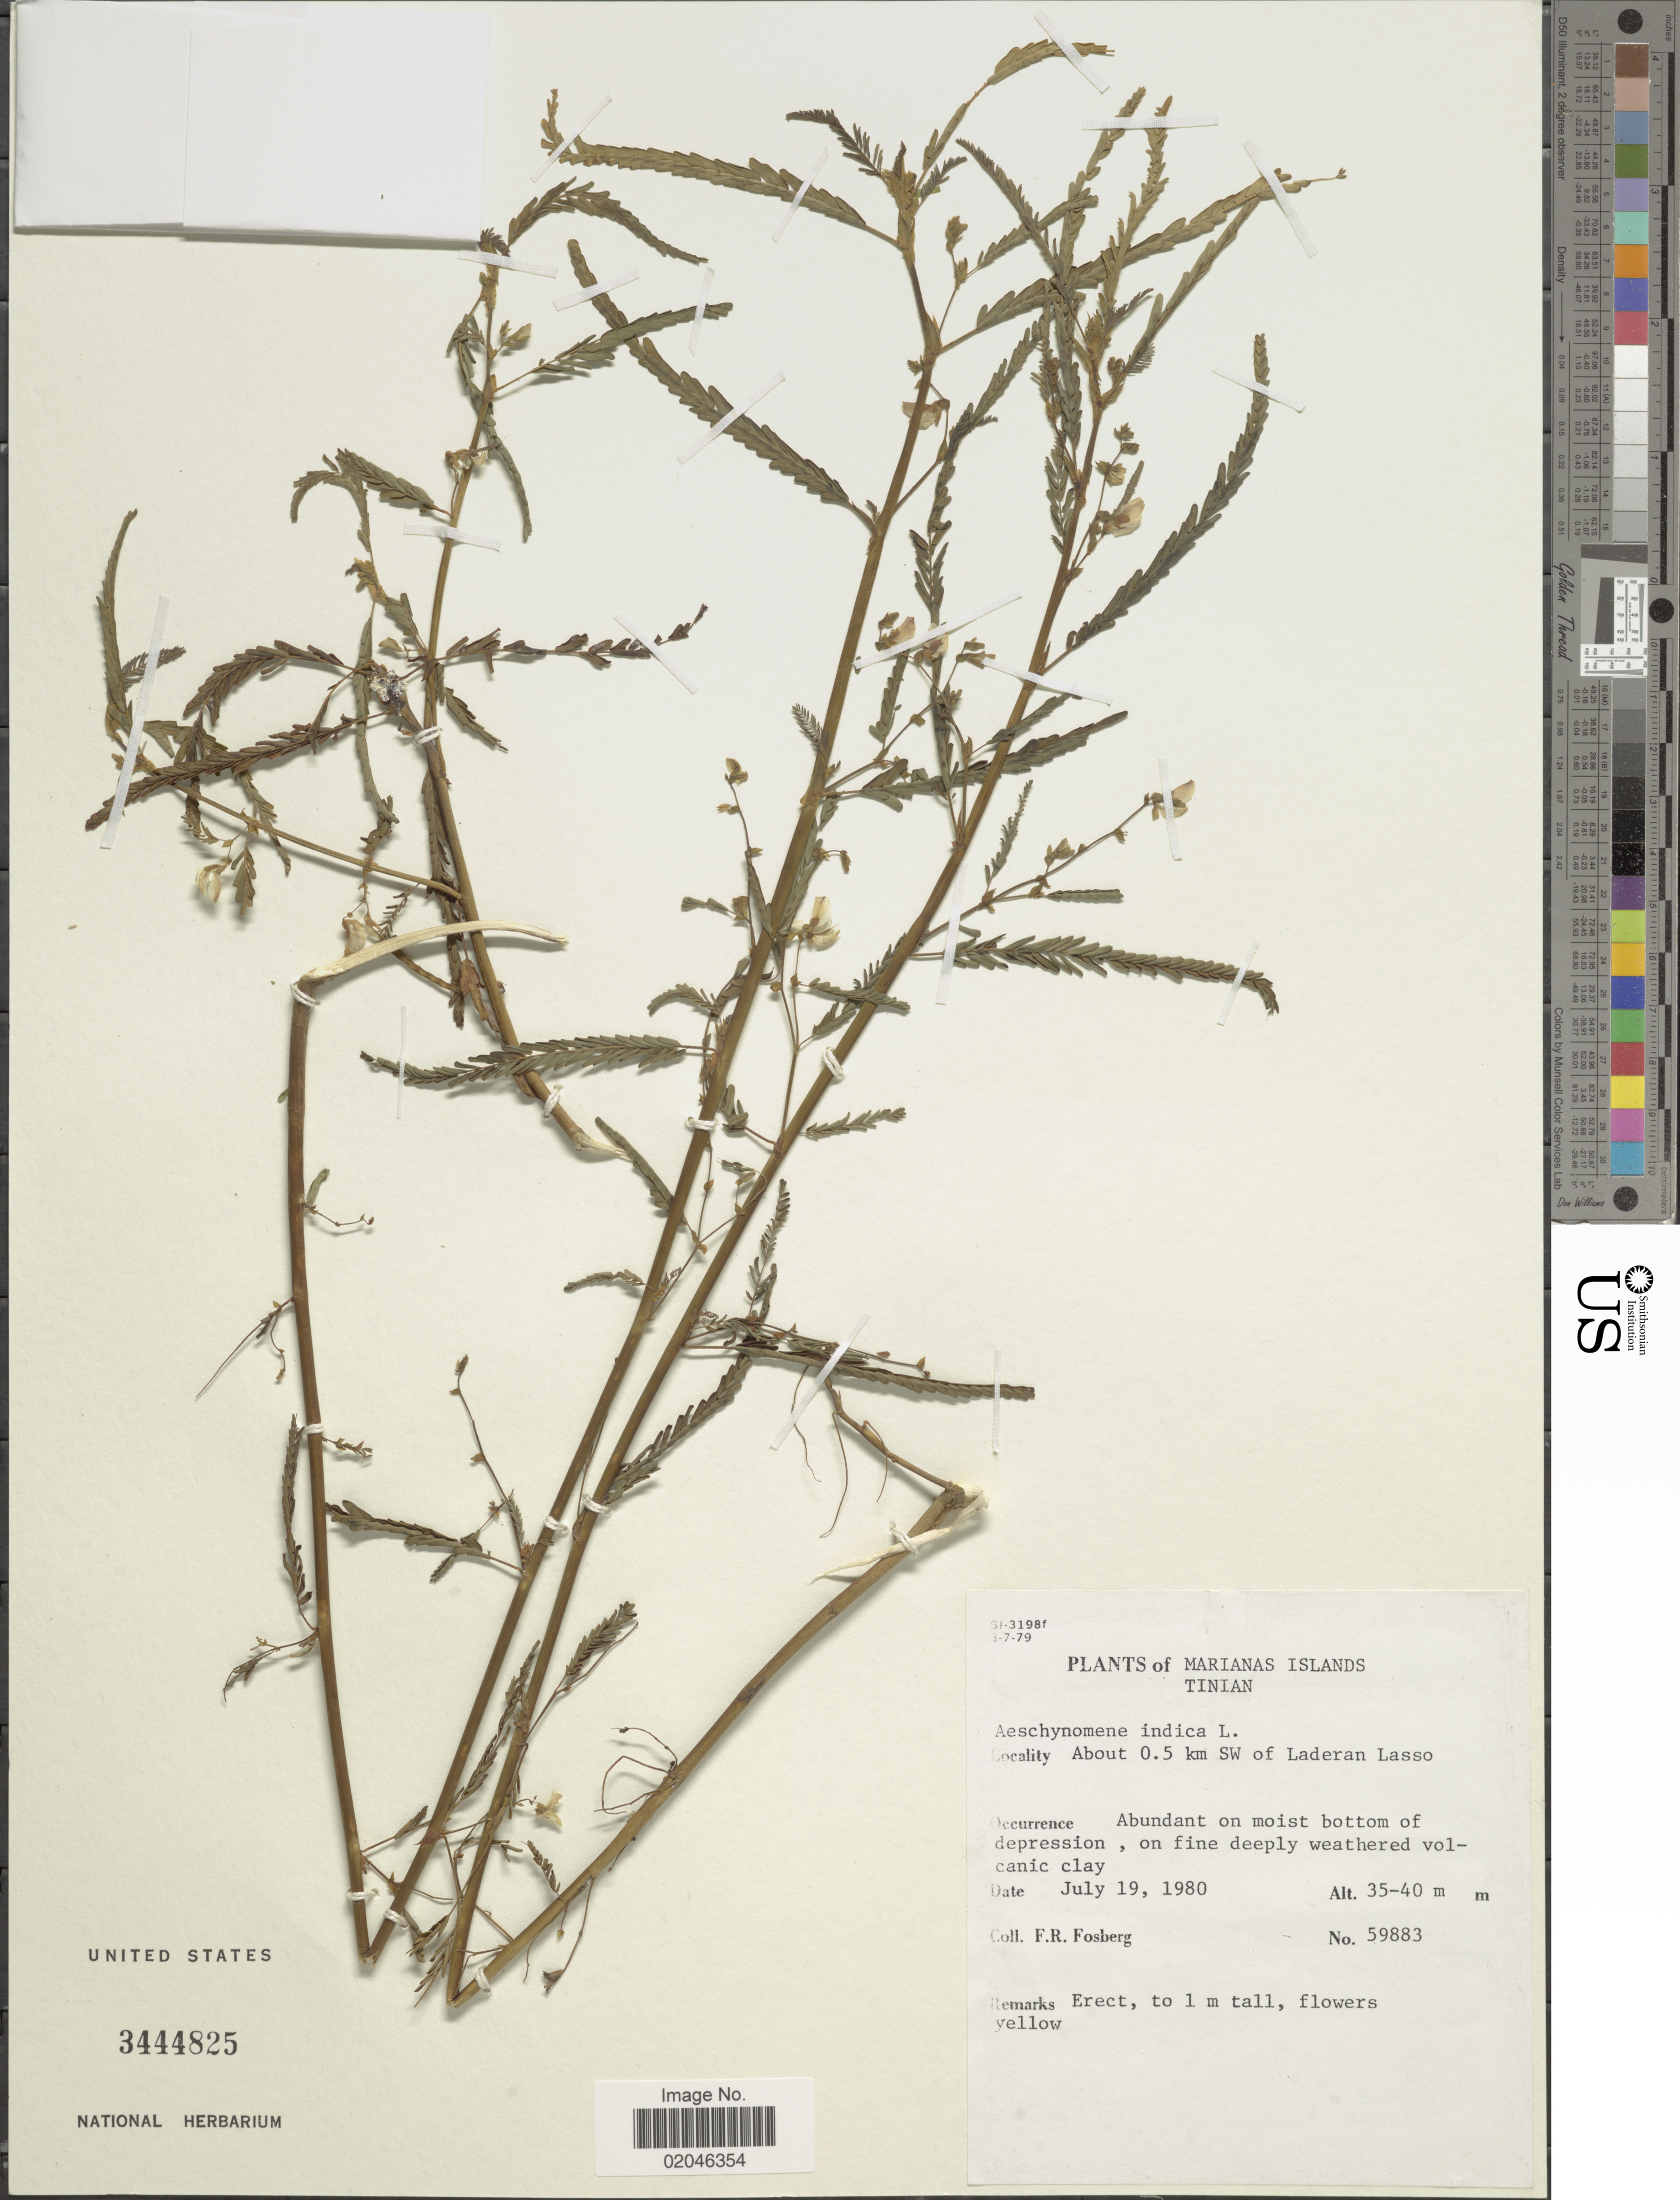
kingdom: Plantae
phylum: Tracheophyta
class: Magnoliopsida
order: Fabales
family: Fabaceae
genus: Aeschynomene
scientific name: Aeschynomene indica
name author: L.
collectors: F. R. Fosberg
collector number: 59883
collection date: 1980-07-19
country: Northern Mariana Islands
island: Tinian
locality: Tinian. About 0.5 km SW of Laderan Lasso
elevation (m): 35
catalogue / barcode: US 3444825